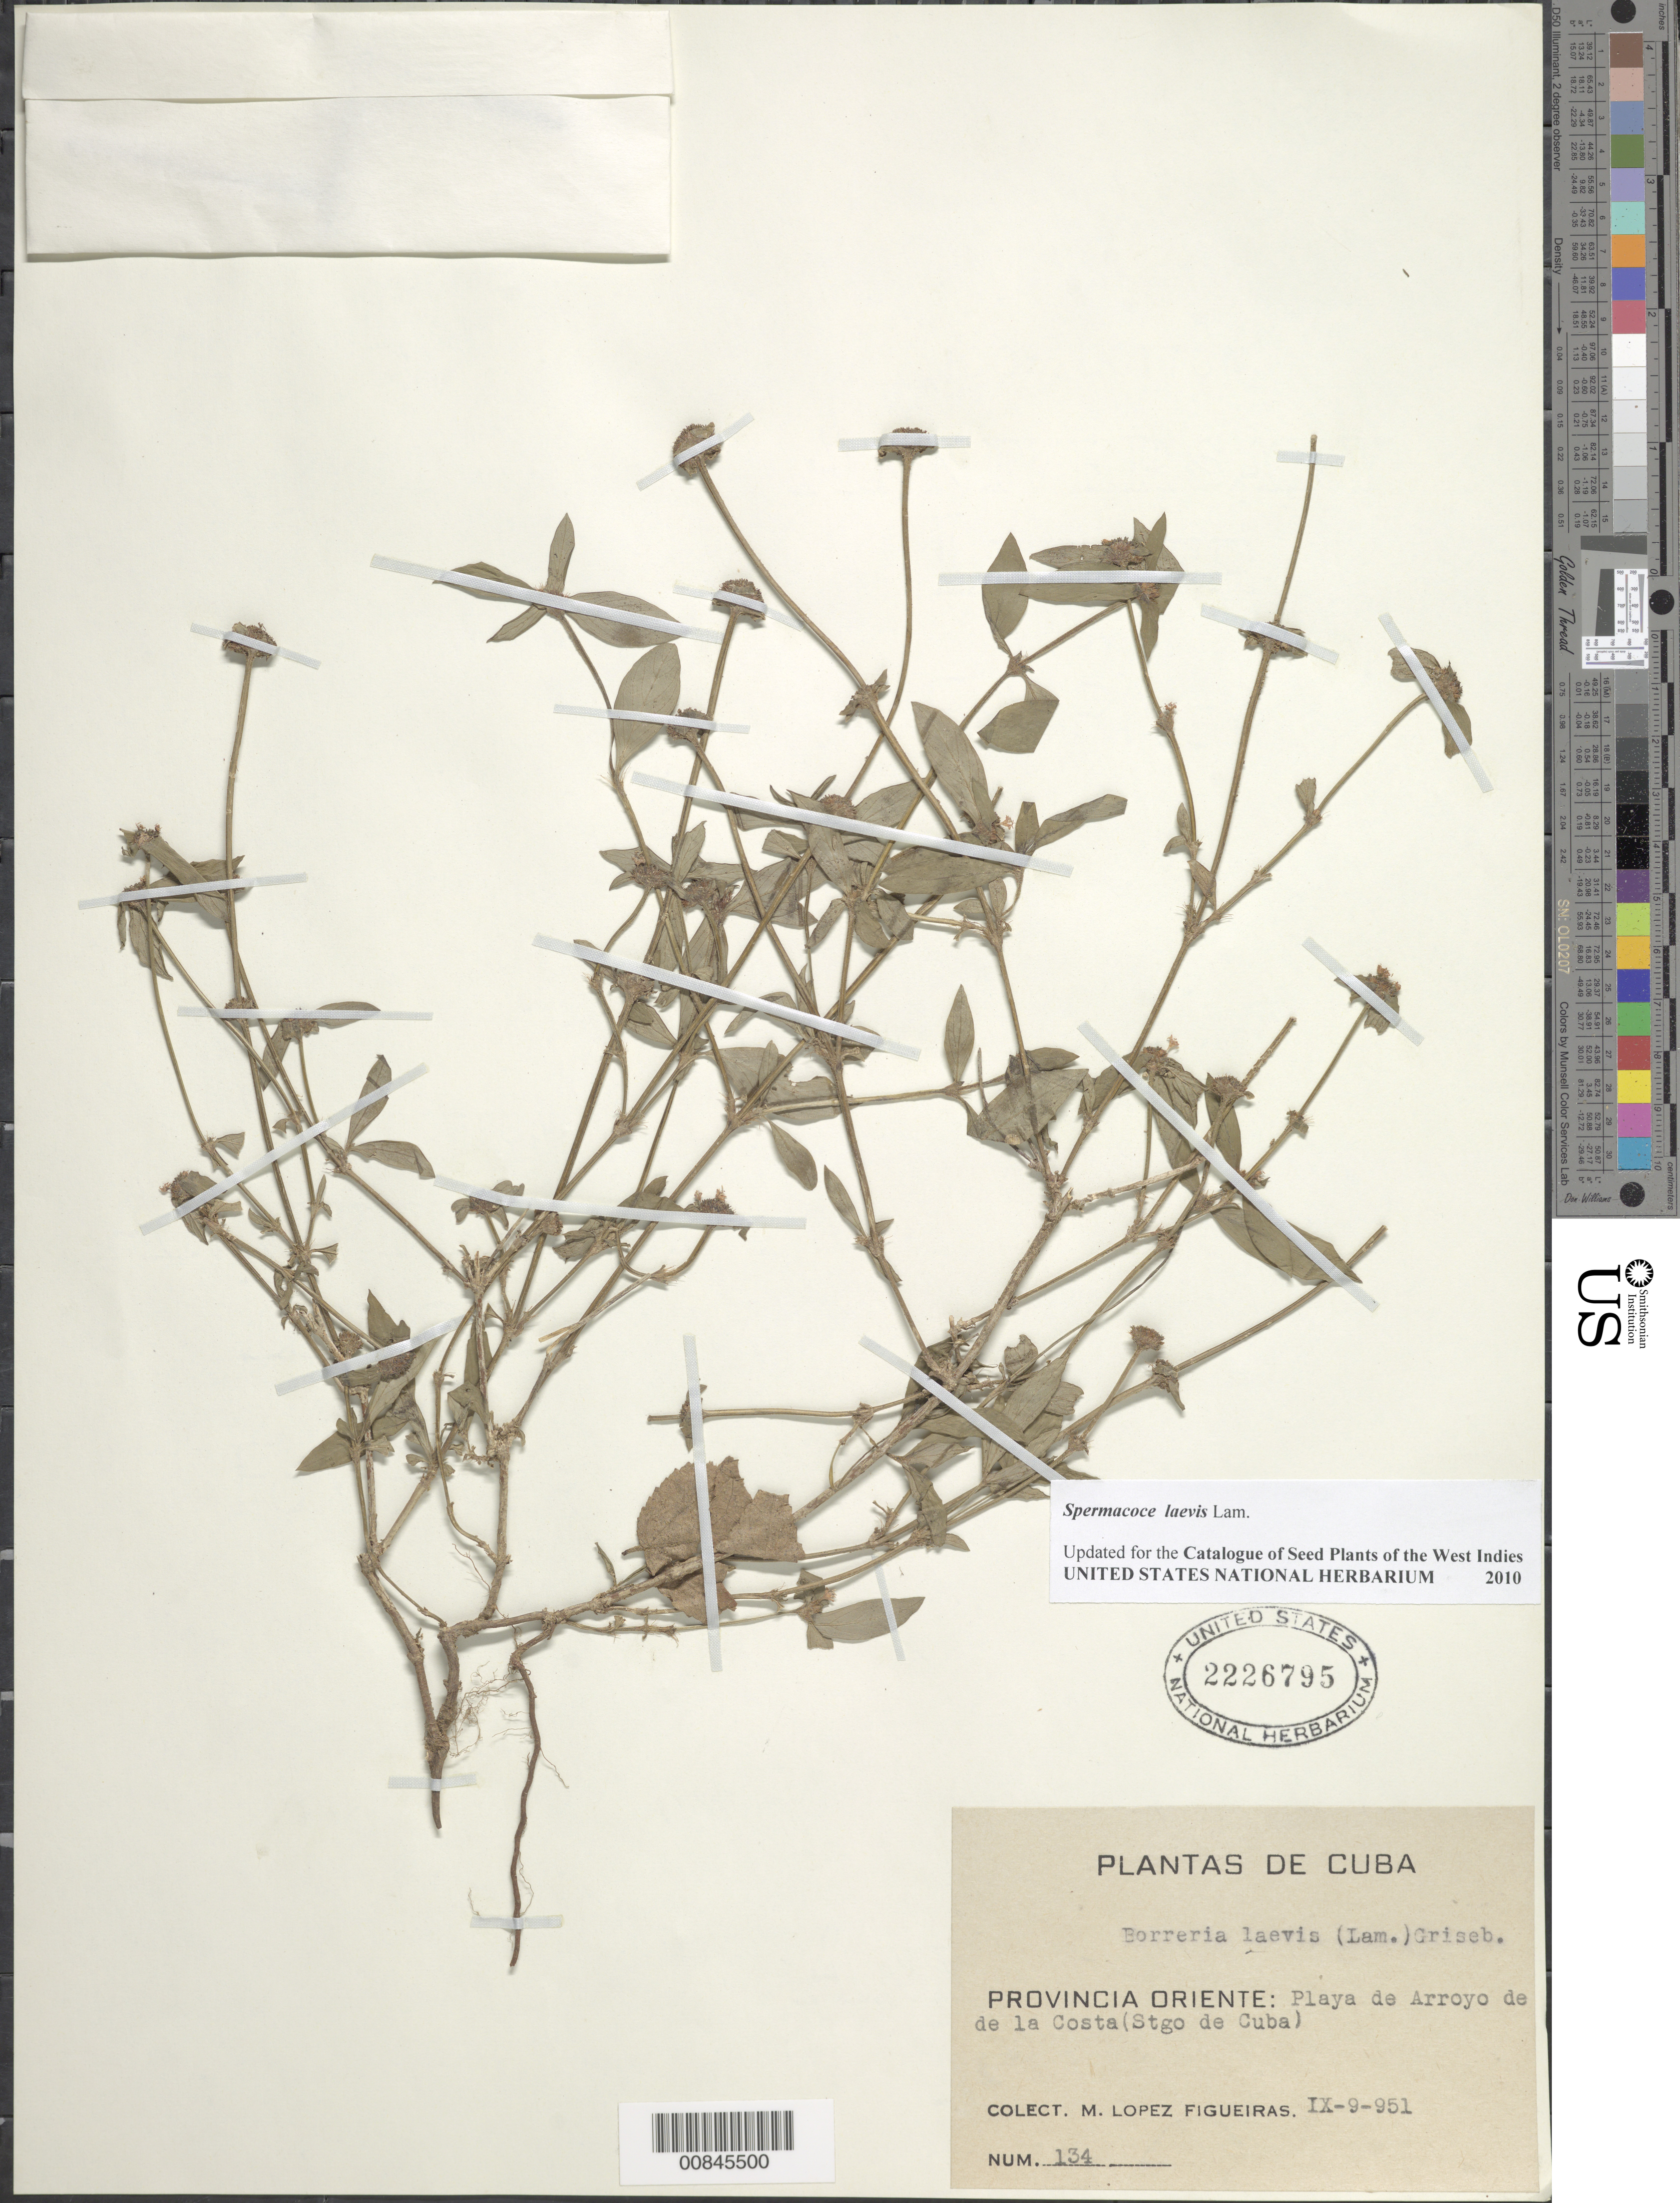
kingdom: Plantae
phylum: Tracheophyta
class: Magnoliopsida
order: Gentianales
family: Rubiaceae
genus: Spermacoce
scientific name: Spermacoce laevis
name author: Lam.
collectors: M. López Figueiras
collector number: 134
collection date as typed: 09 Sep 1951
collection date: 1951-09-09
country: Cuba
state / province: Oriente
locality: Playa de Arroyo de la Costa (Stgo de Cuba)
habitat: Coastal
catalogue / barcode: US 2226795